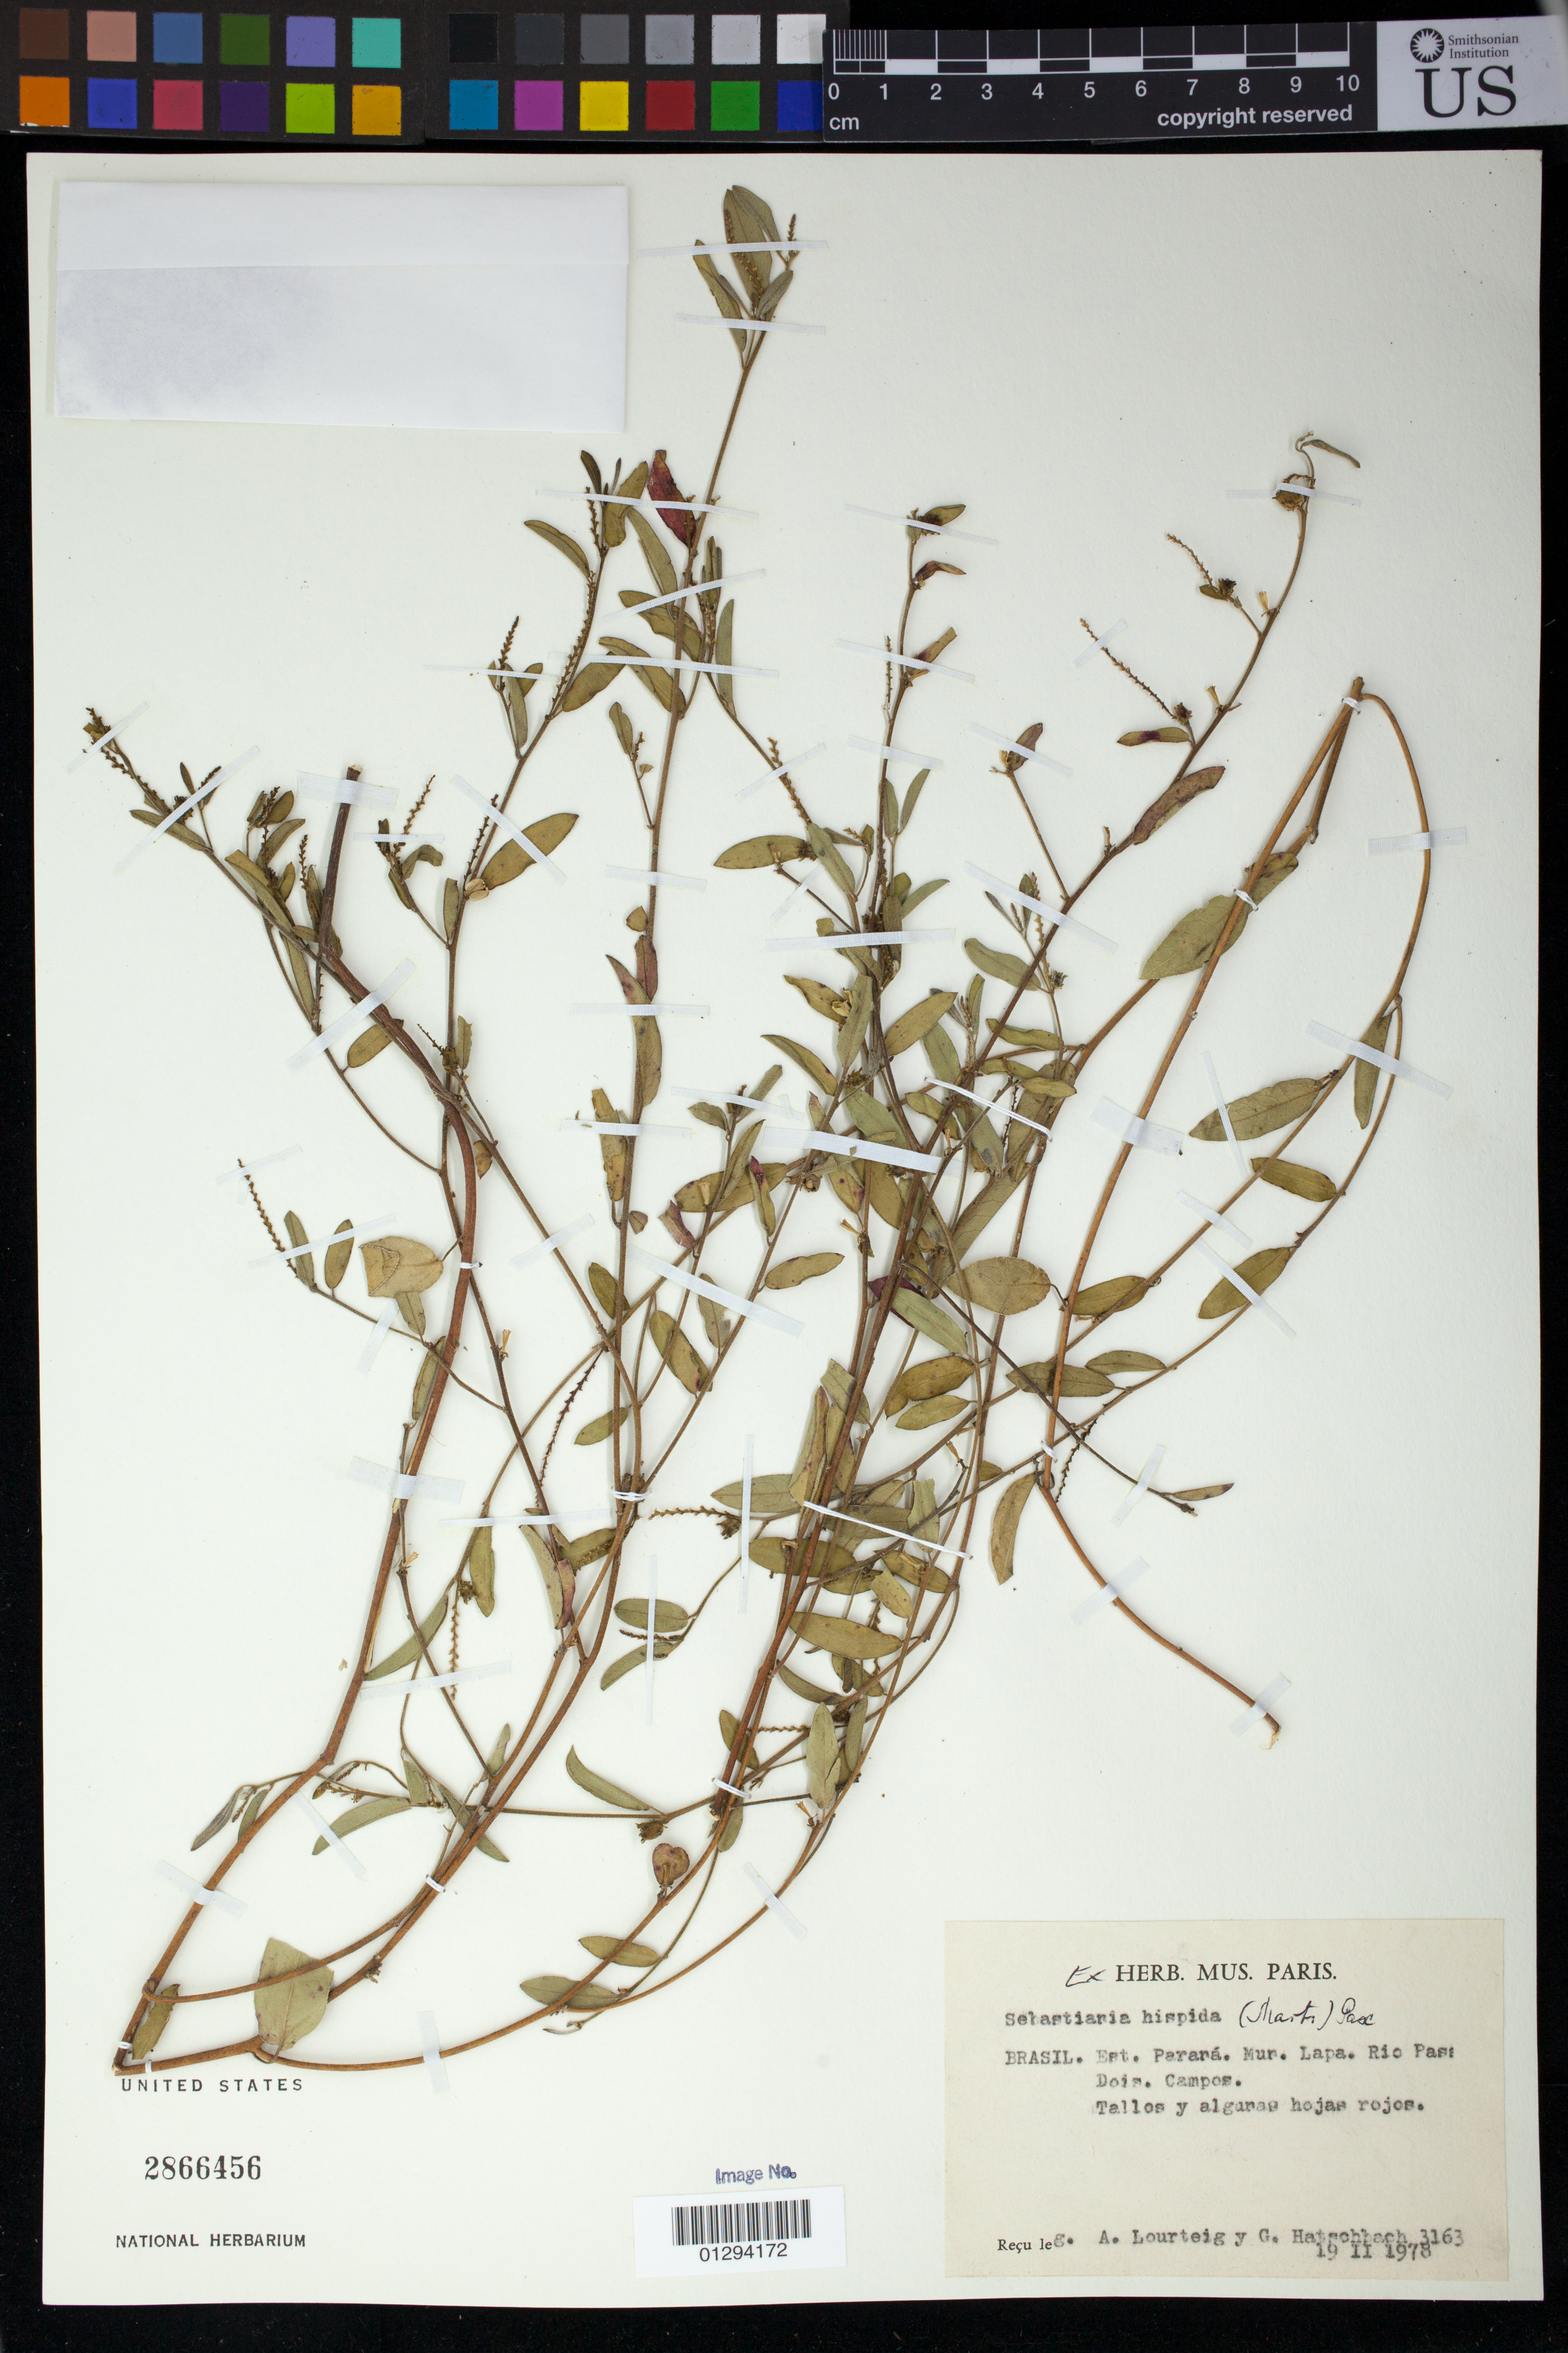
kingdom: Plantae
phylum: Tracheophyta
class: Magnoliopsida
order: Malpighiales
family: Euphorbiaceae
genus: Sebastiania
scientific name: Sebastiania hispida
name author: (Mart.) Pax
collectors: A. Lourteig & G. Hatschbach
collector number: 3163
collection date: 1978-02-19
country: Brazil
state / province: Parana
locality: Mun. Lapa, Rio Pass Dois. Campos.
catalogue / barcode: US 2866456